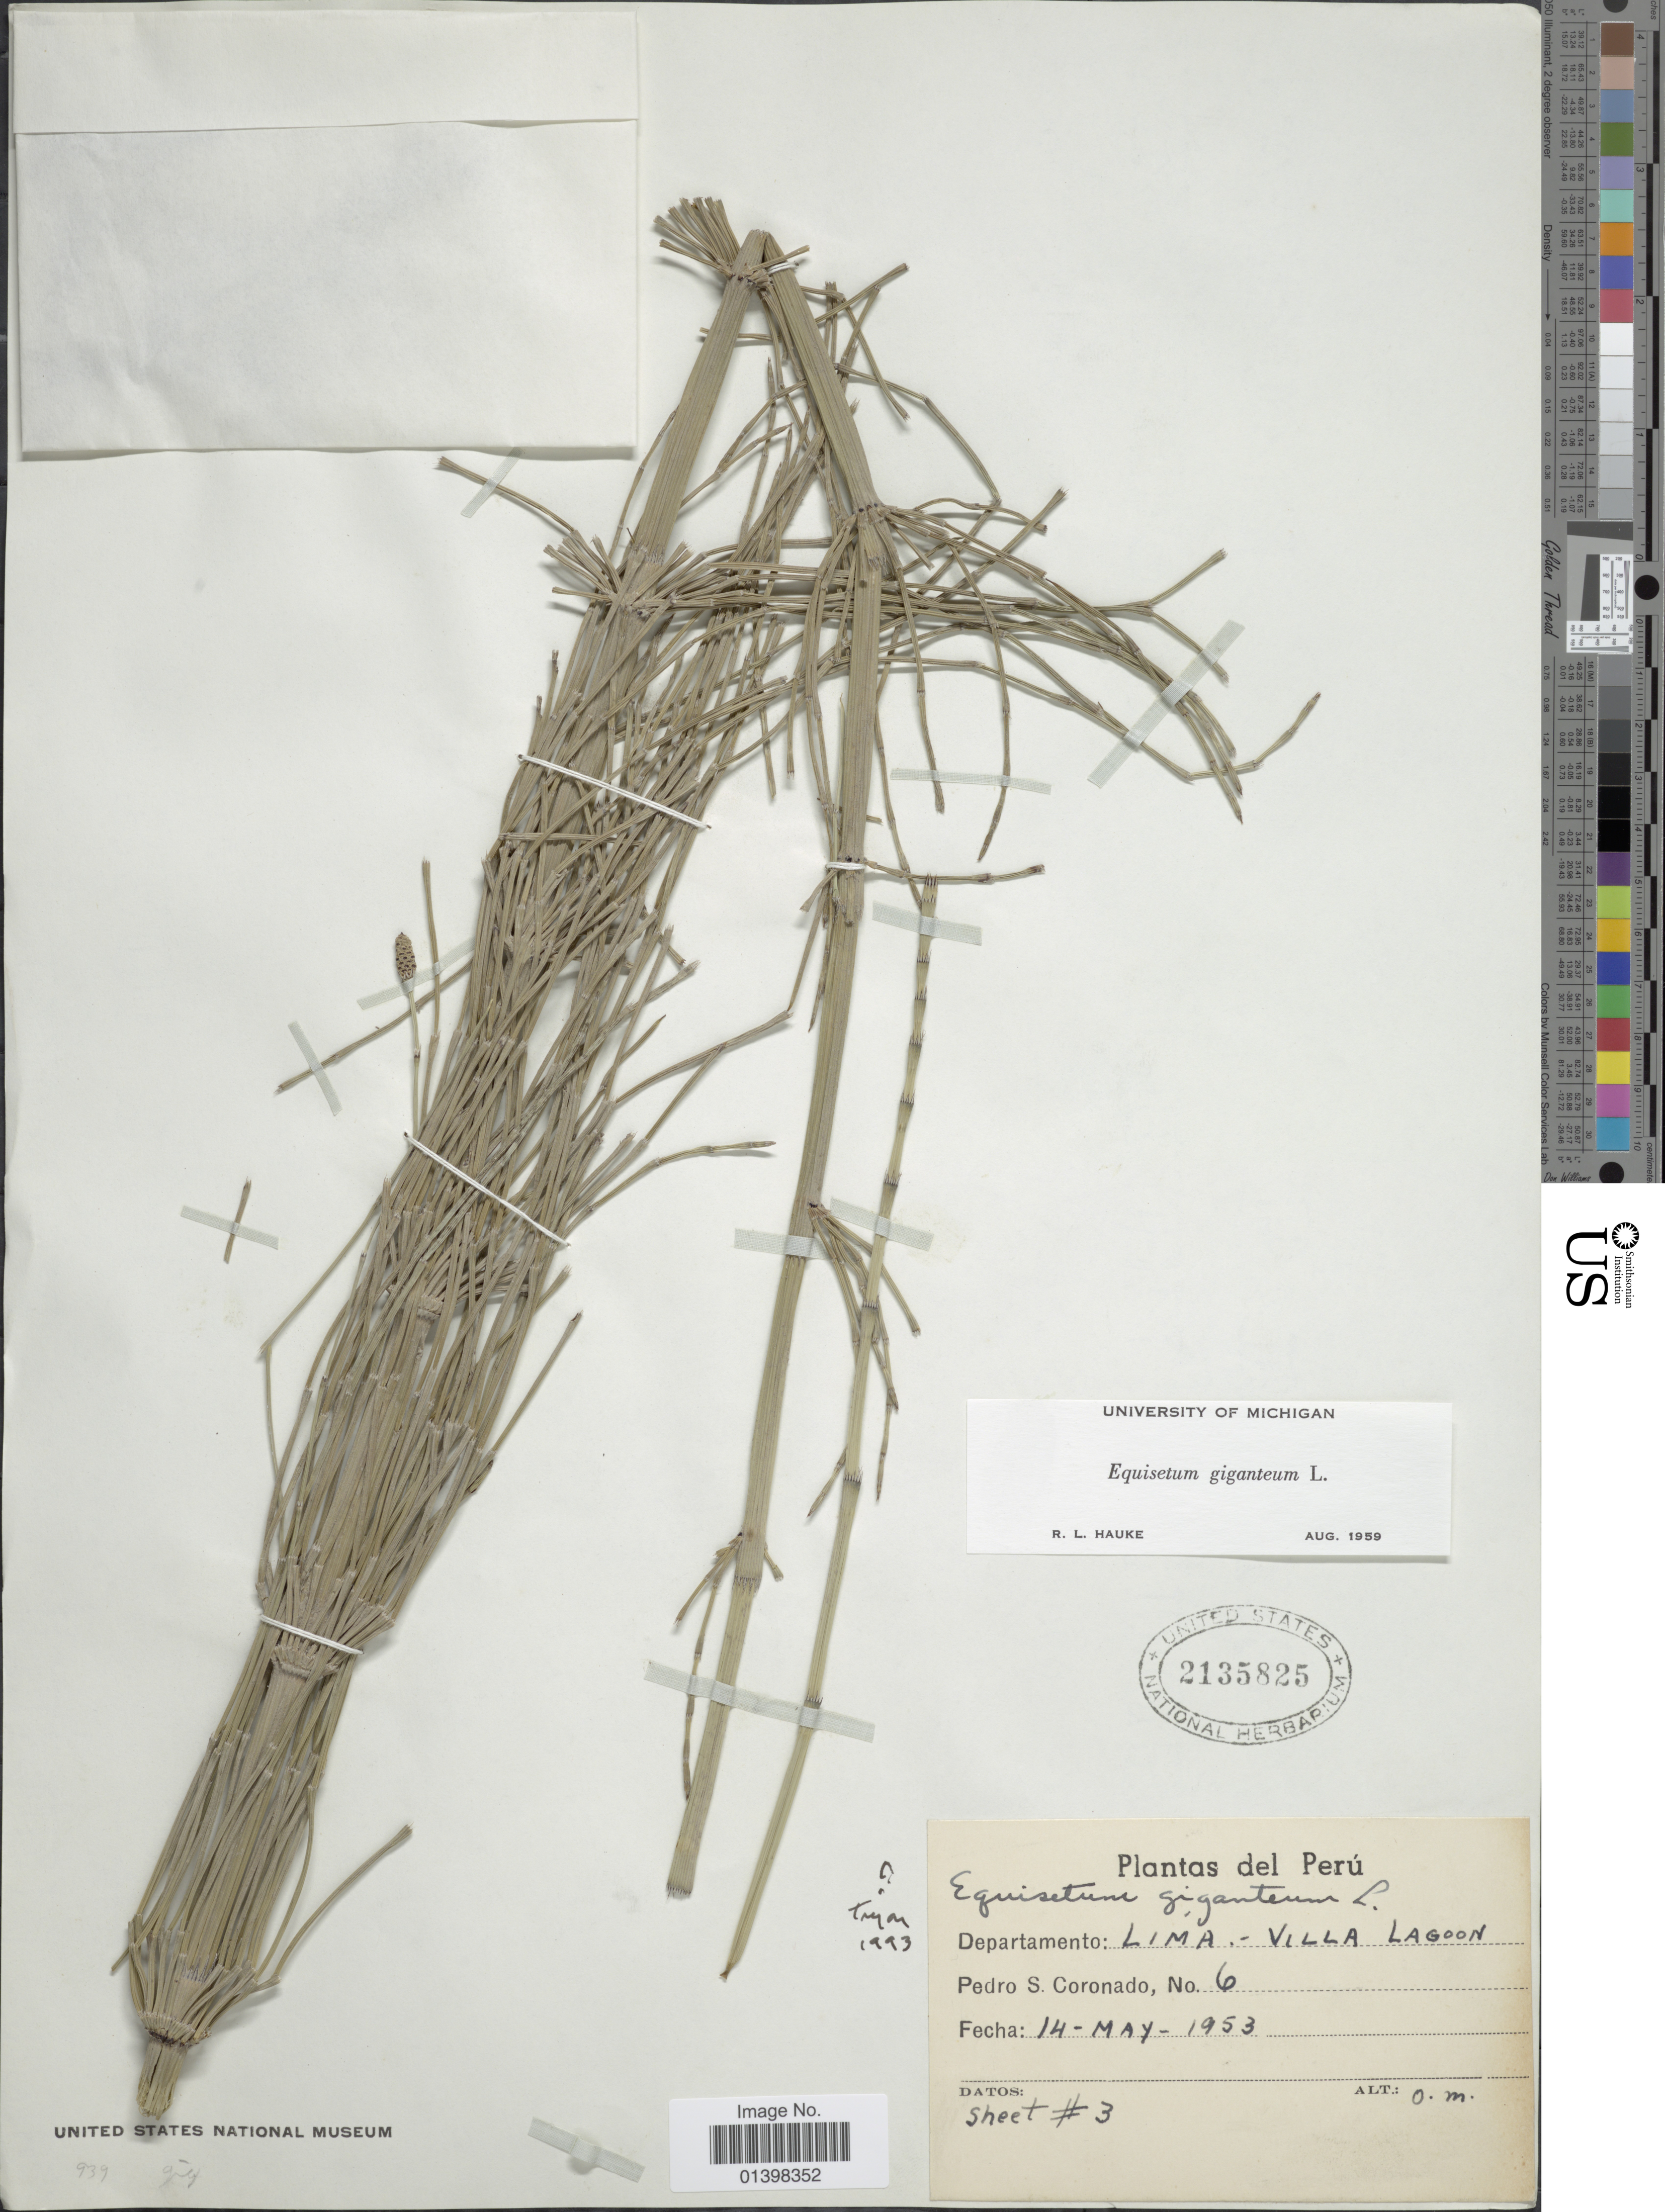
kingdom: Plantae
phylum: Tracheophyta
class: Polypodiopsida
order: Equisetales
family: Equisetaceae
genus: Equisetum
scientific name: Equisetum giganteum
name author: L.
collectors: P. Coronado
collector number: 6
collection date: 1953-05-14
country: Peru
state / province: Lima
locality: Villa Lagoon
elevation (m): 0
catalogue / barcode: US 2135825